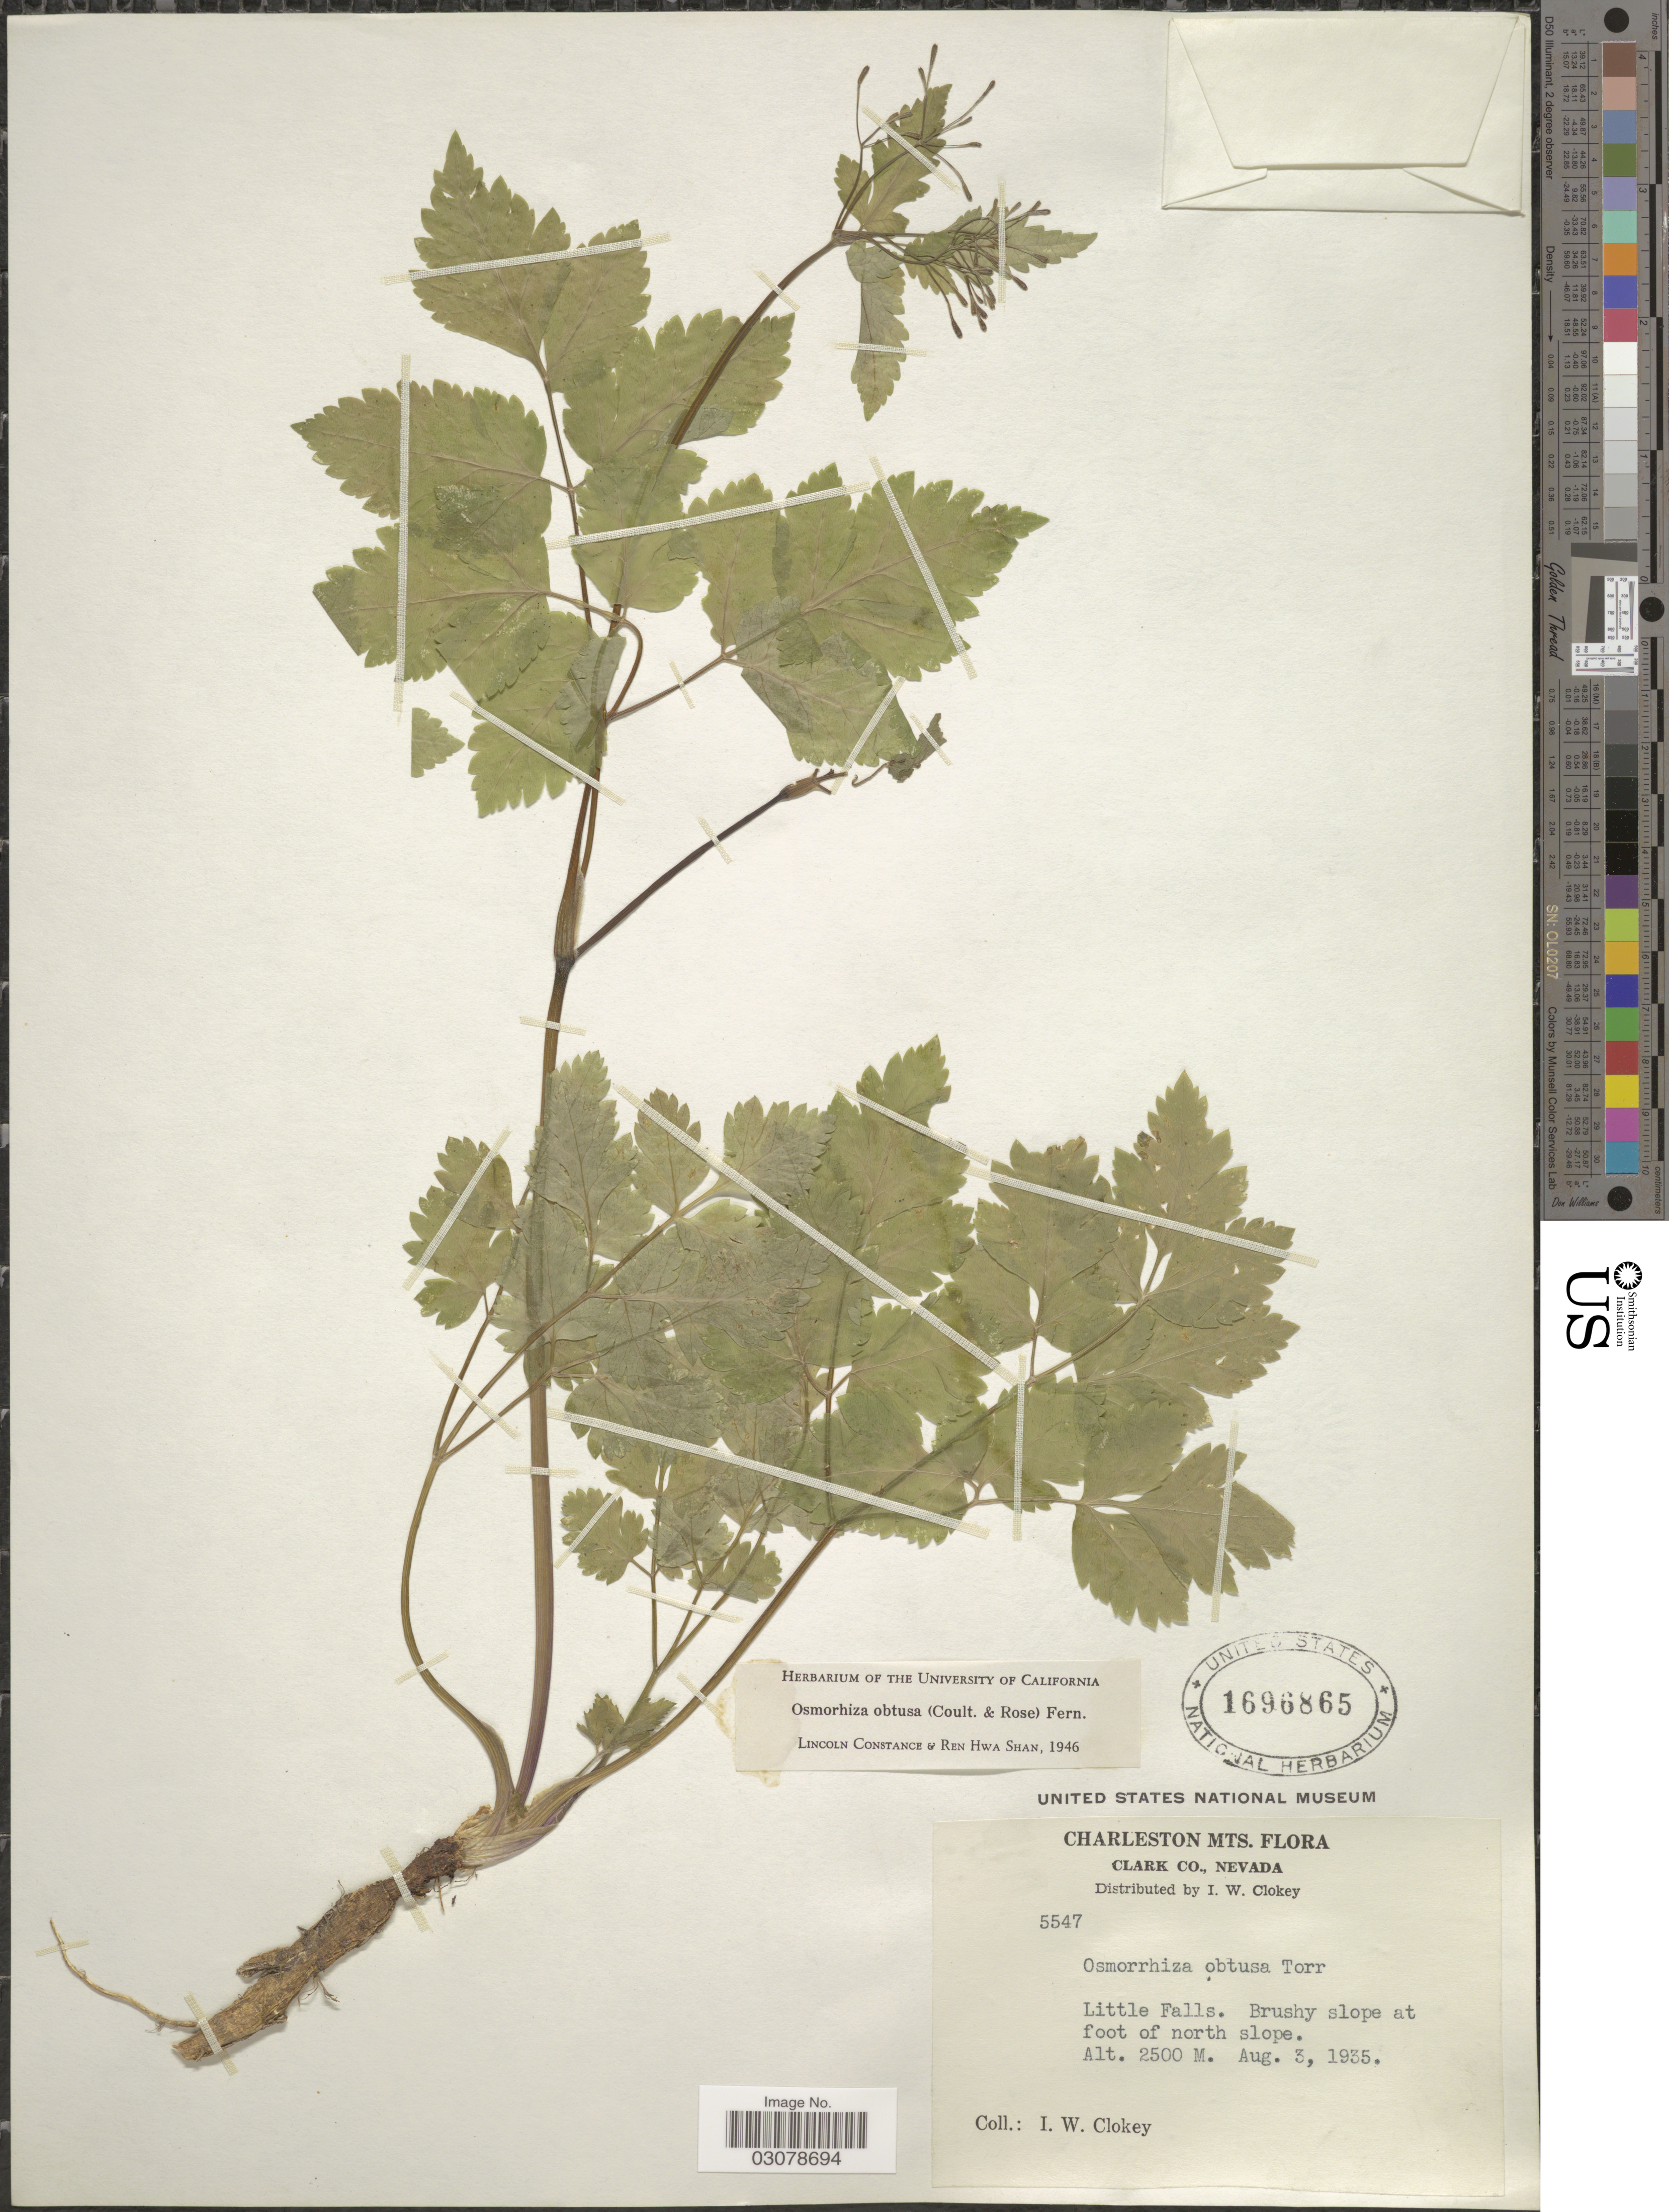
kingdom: Plantae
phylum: Tracheophyta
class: Magnoliopsida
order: Apiales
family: Apiaceae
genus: Osmorhiza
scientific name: Osmorhiza obtusa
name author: (J.M. Coult. & Rose) Fernald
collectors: I. W. Clokey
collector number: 5547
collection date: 1935-08-03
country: United States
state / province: Nevada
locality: Charleston Mts., Clark Co., Little Falls, Brushy slope at foot of north slope.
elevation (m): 2500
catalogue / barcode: US 1696865